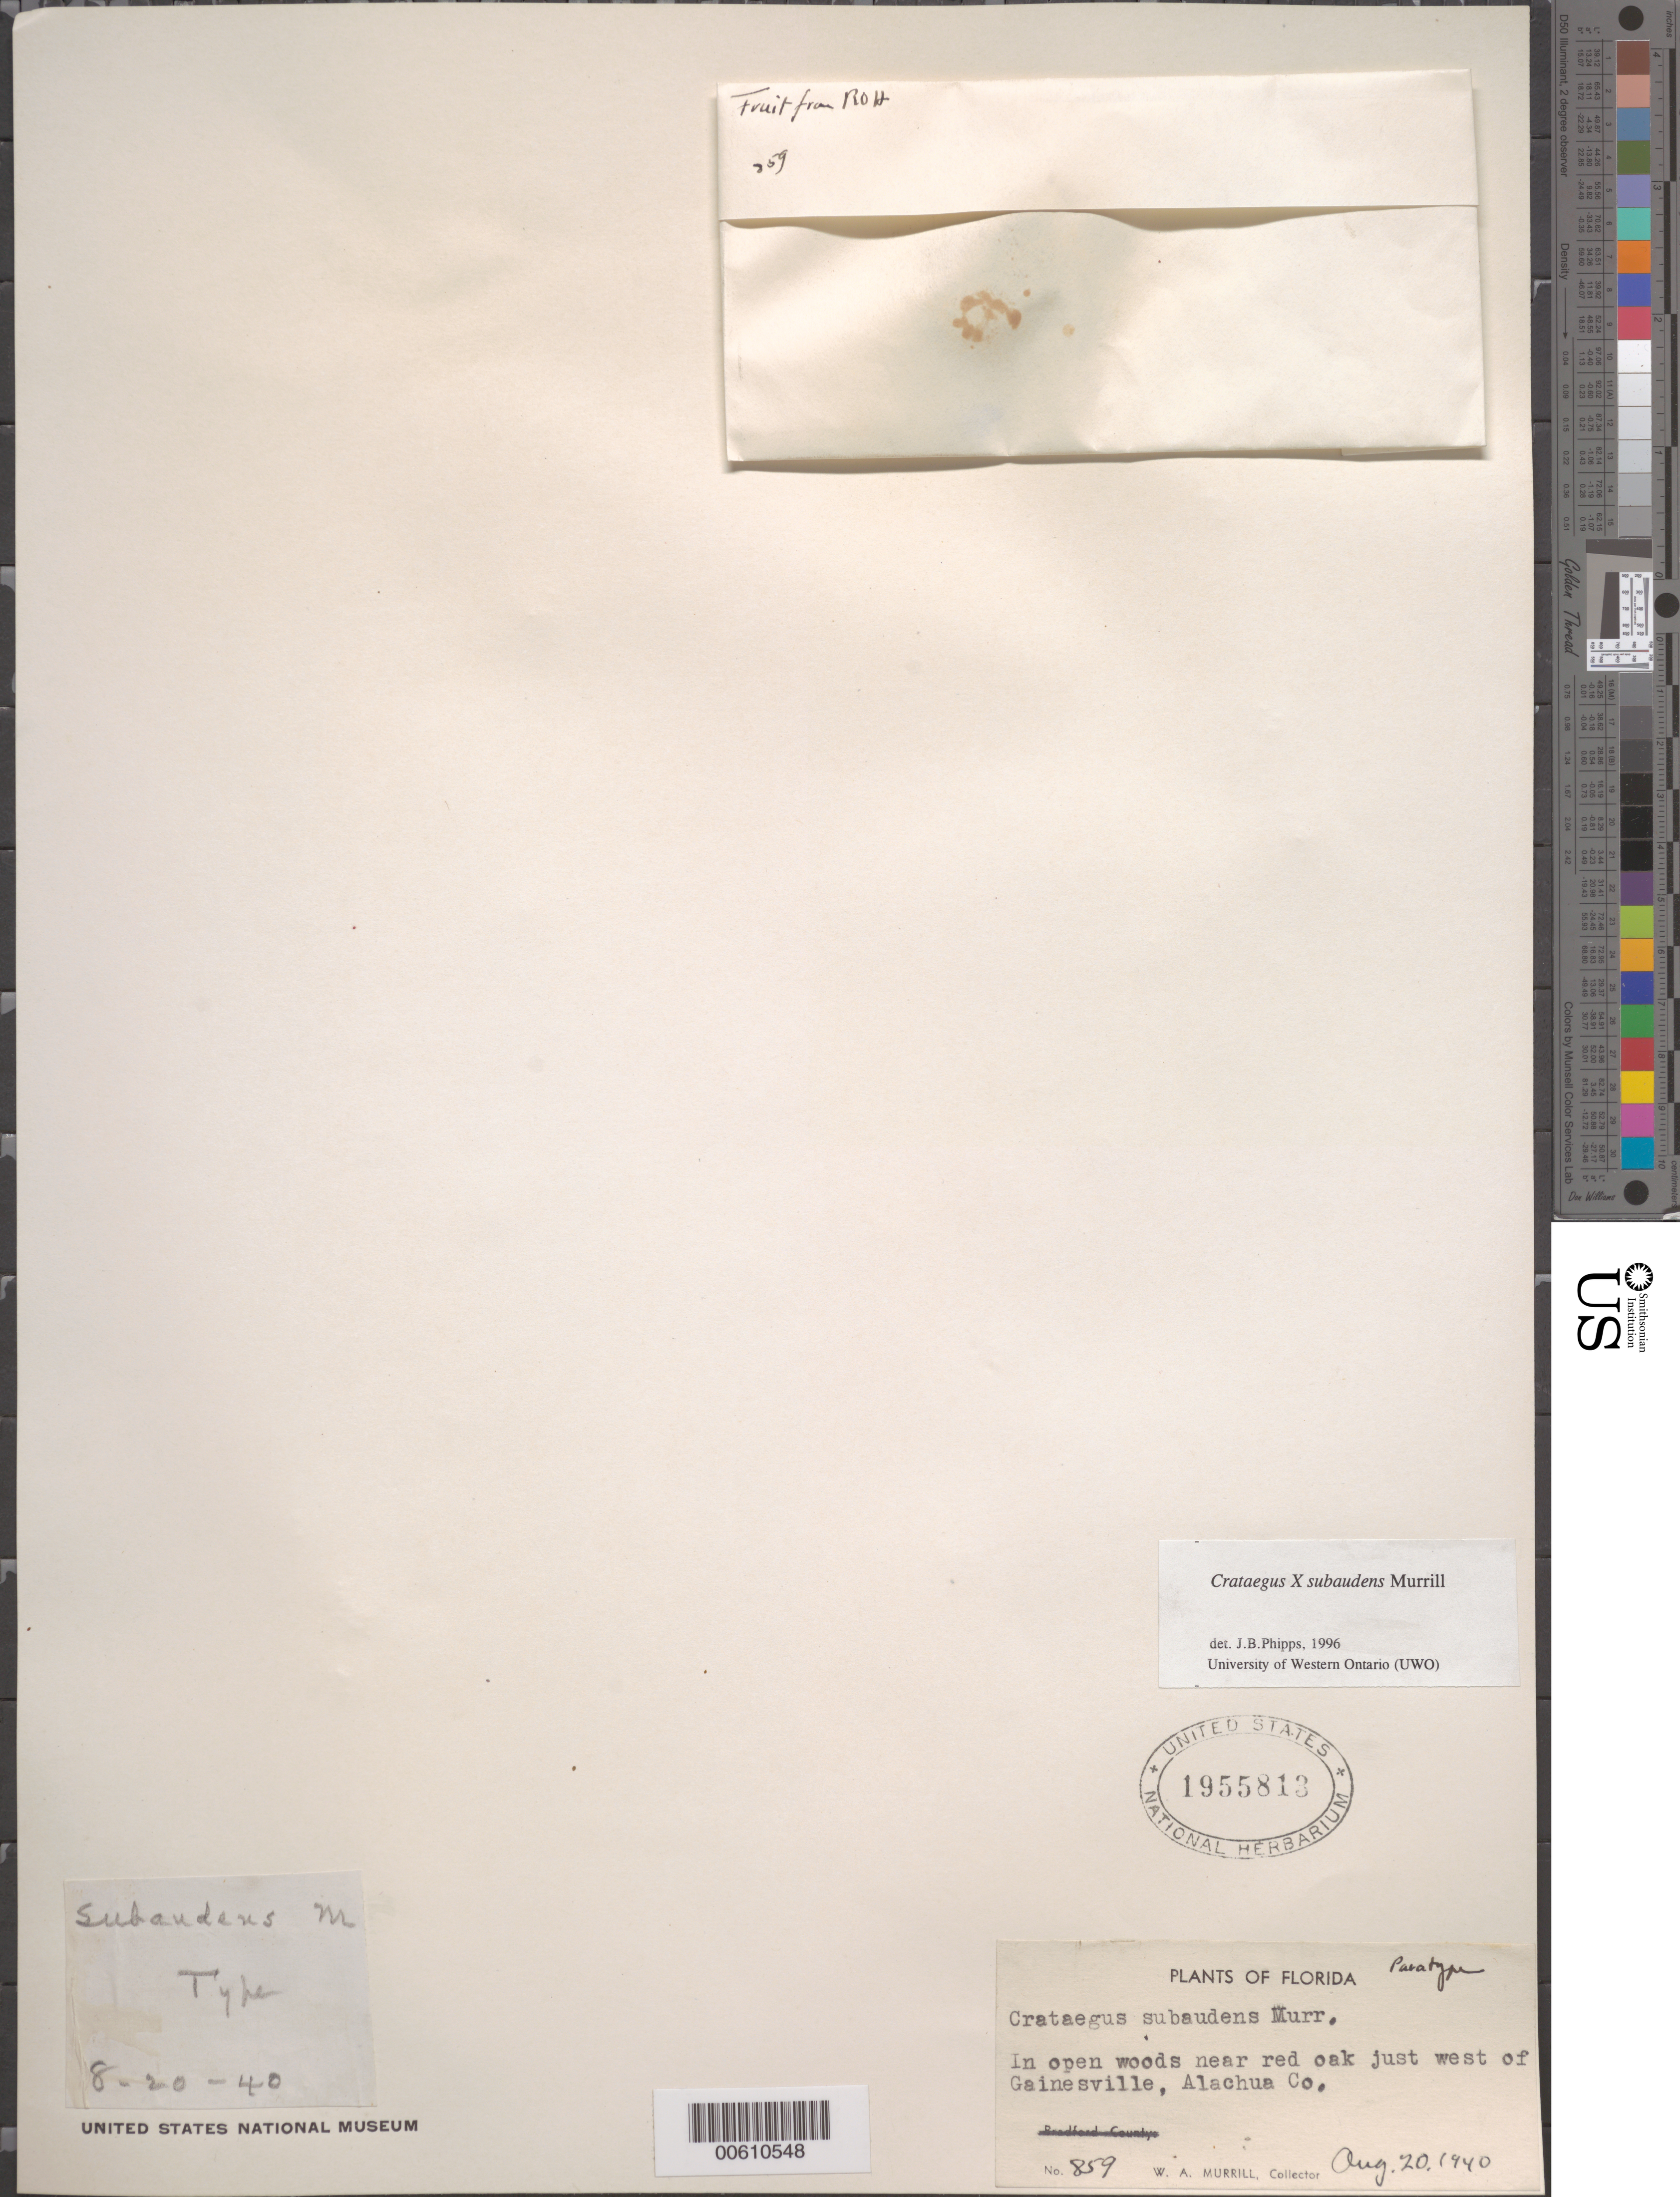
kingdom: Plantae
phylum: Tracheophyta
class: Magnoliopsida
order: Rosales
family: Rosaceae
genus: Crataegus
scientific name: Crataegus subaudens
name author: Murrill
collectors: W. A. Murrill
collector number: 859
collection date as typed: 20 Aug 1940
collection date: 1940-08-20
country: United States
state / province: Florida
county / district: Alachua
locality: Just W of Gainesville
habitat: In open woods near red oak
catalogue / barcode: US 1955813